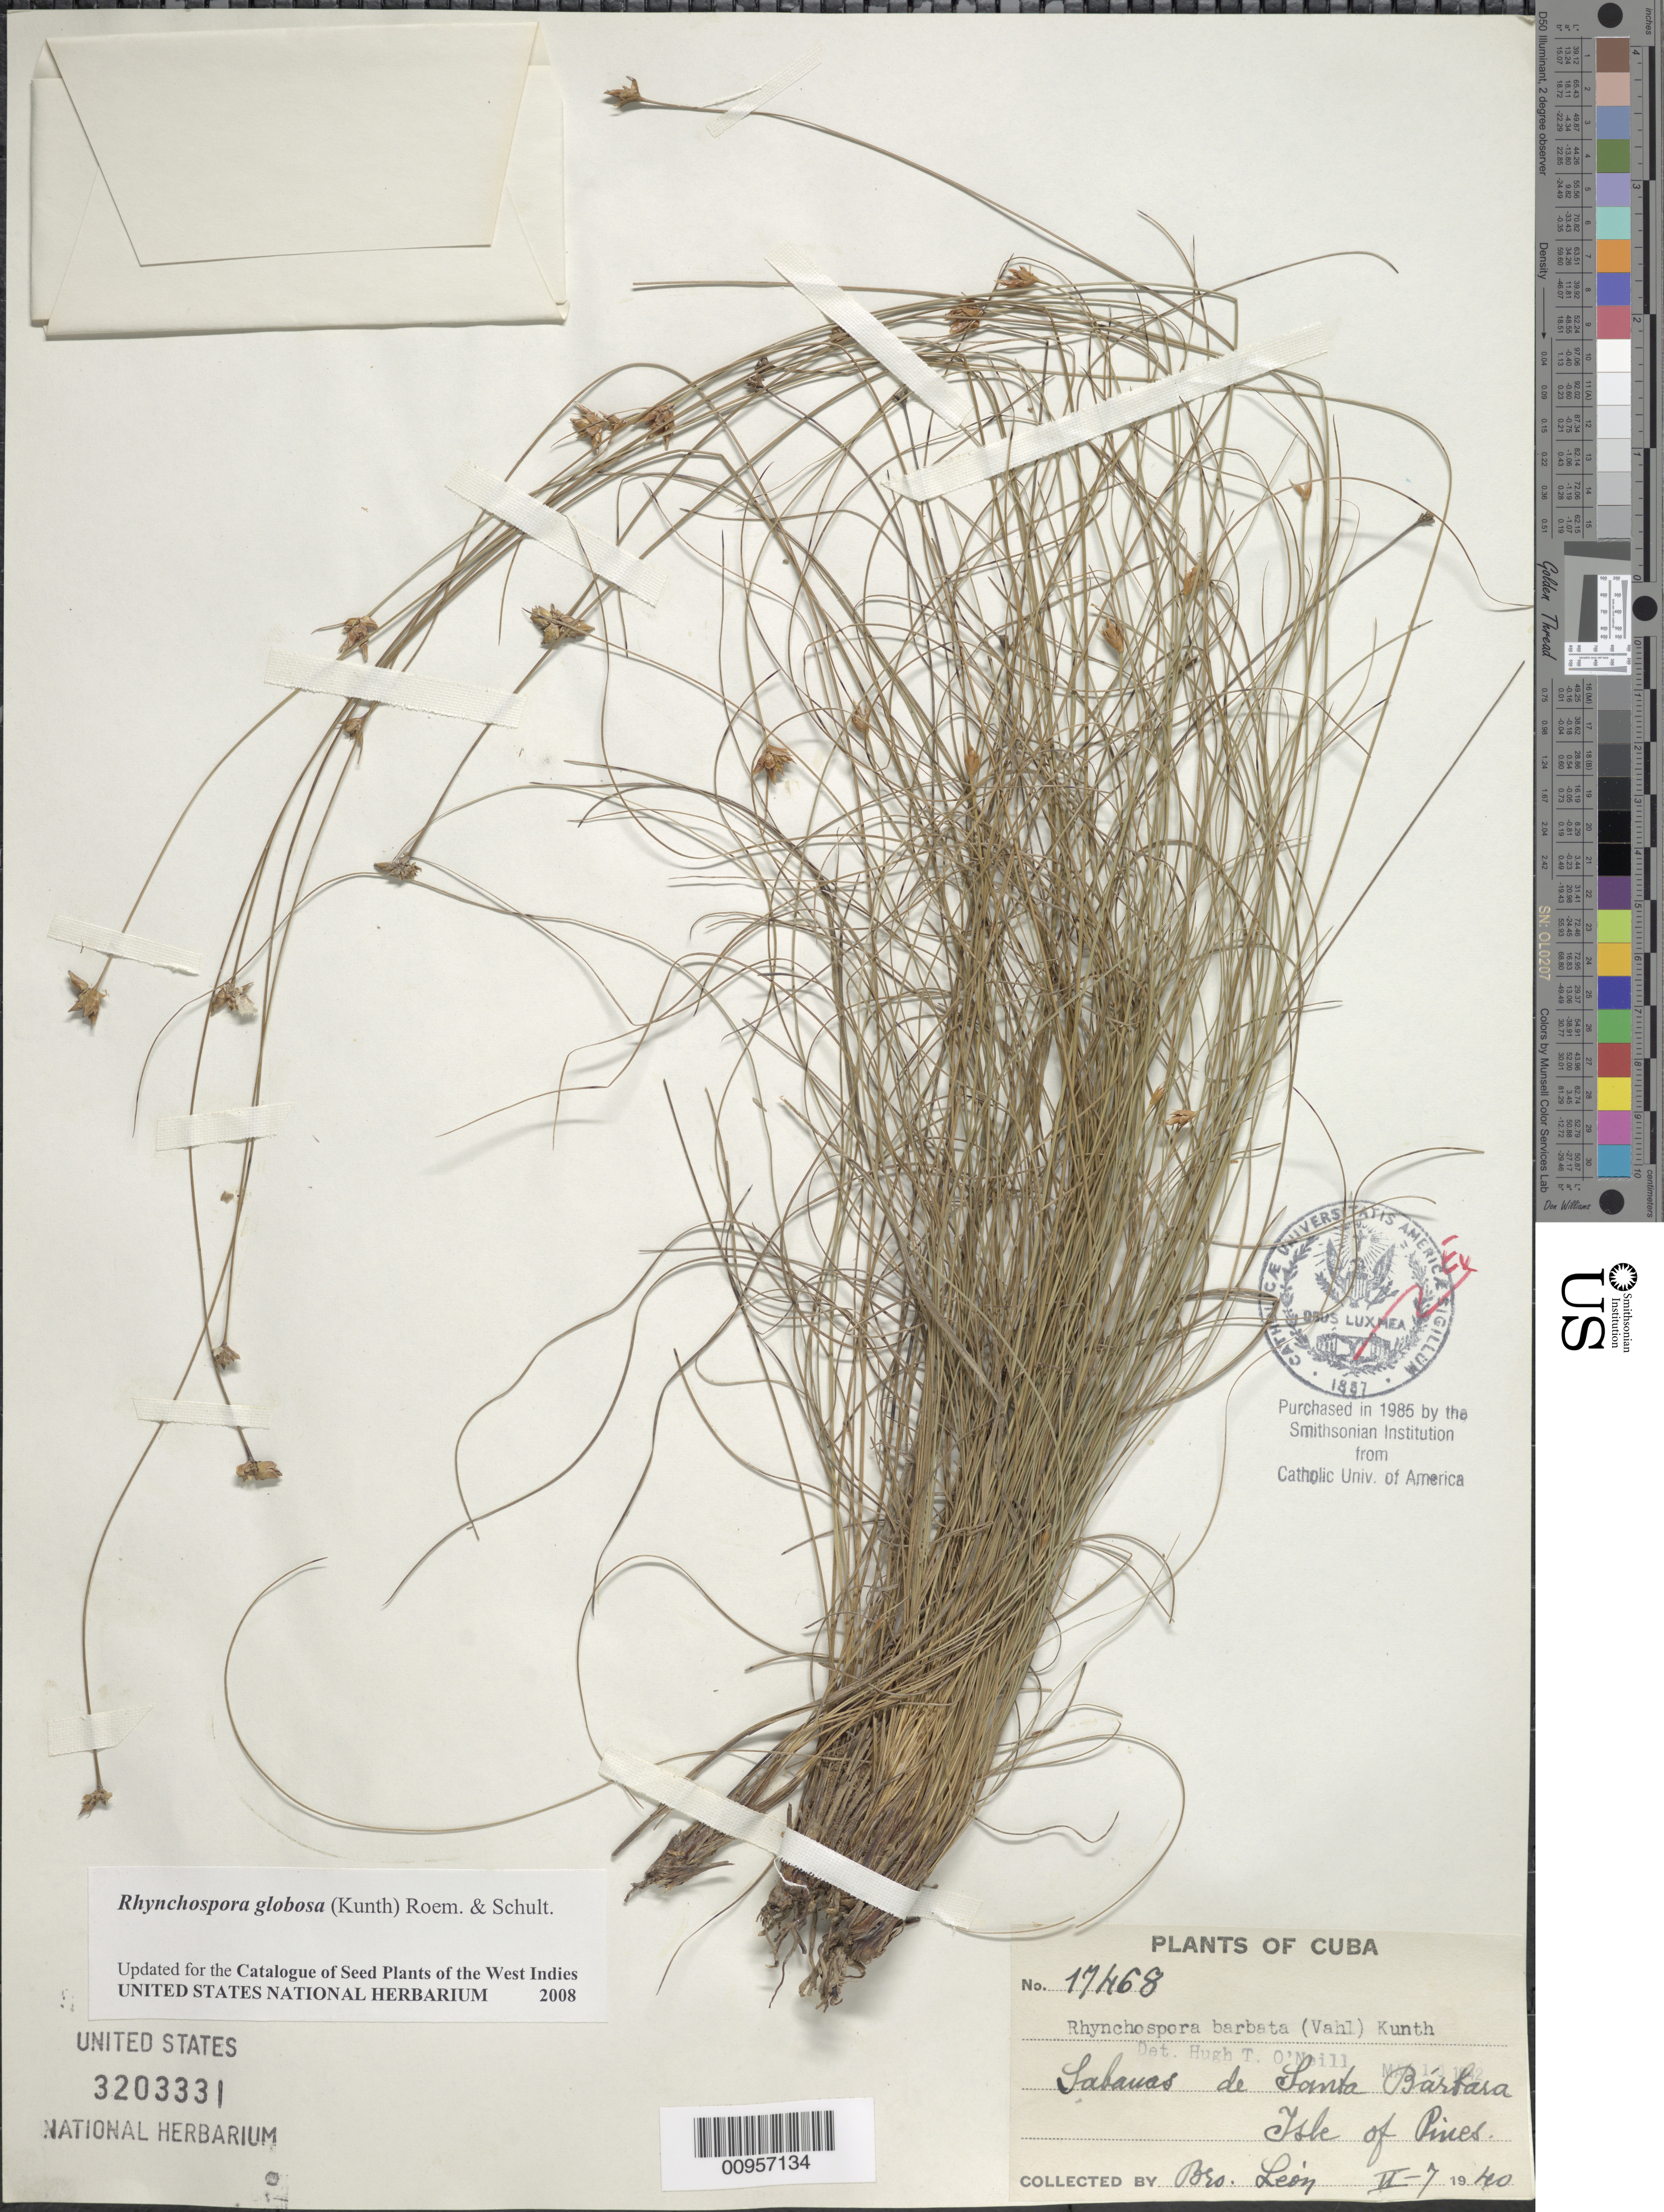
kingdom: Plantae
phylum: Tracheophyta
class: Liliopsida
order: Poales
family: Cyperaceae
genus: Rhynchospora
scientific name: Rhynchospora globosa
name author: (Kunth) Roem. & Schult.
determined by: Strong, M. T., (US), Smithsonian Institution - National Museum of Natural History (UNITED STATES)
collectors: Bro. León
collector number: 17468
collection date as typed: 07 Feb 1940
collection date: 1940-02-07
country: Cuba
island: Isla de la Juventud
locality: Sabanas de Santa Bárbara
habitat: Sabanas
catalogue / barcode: US 3203331